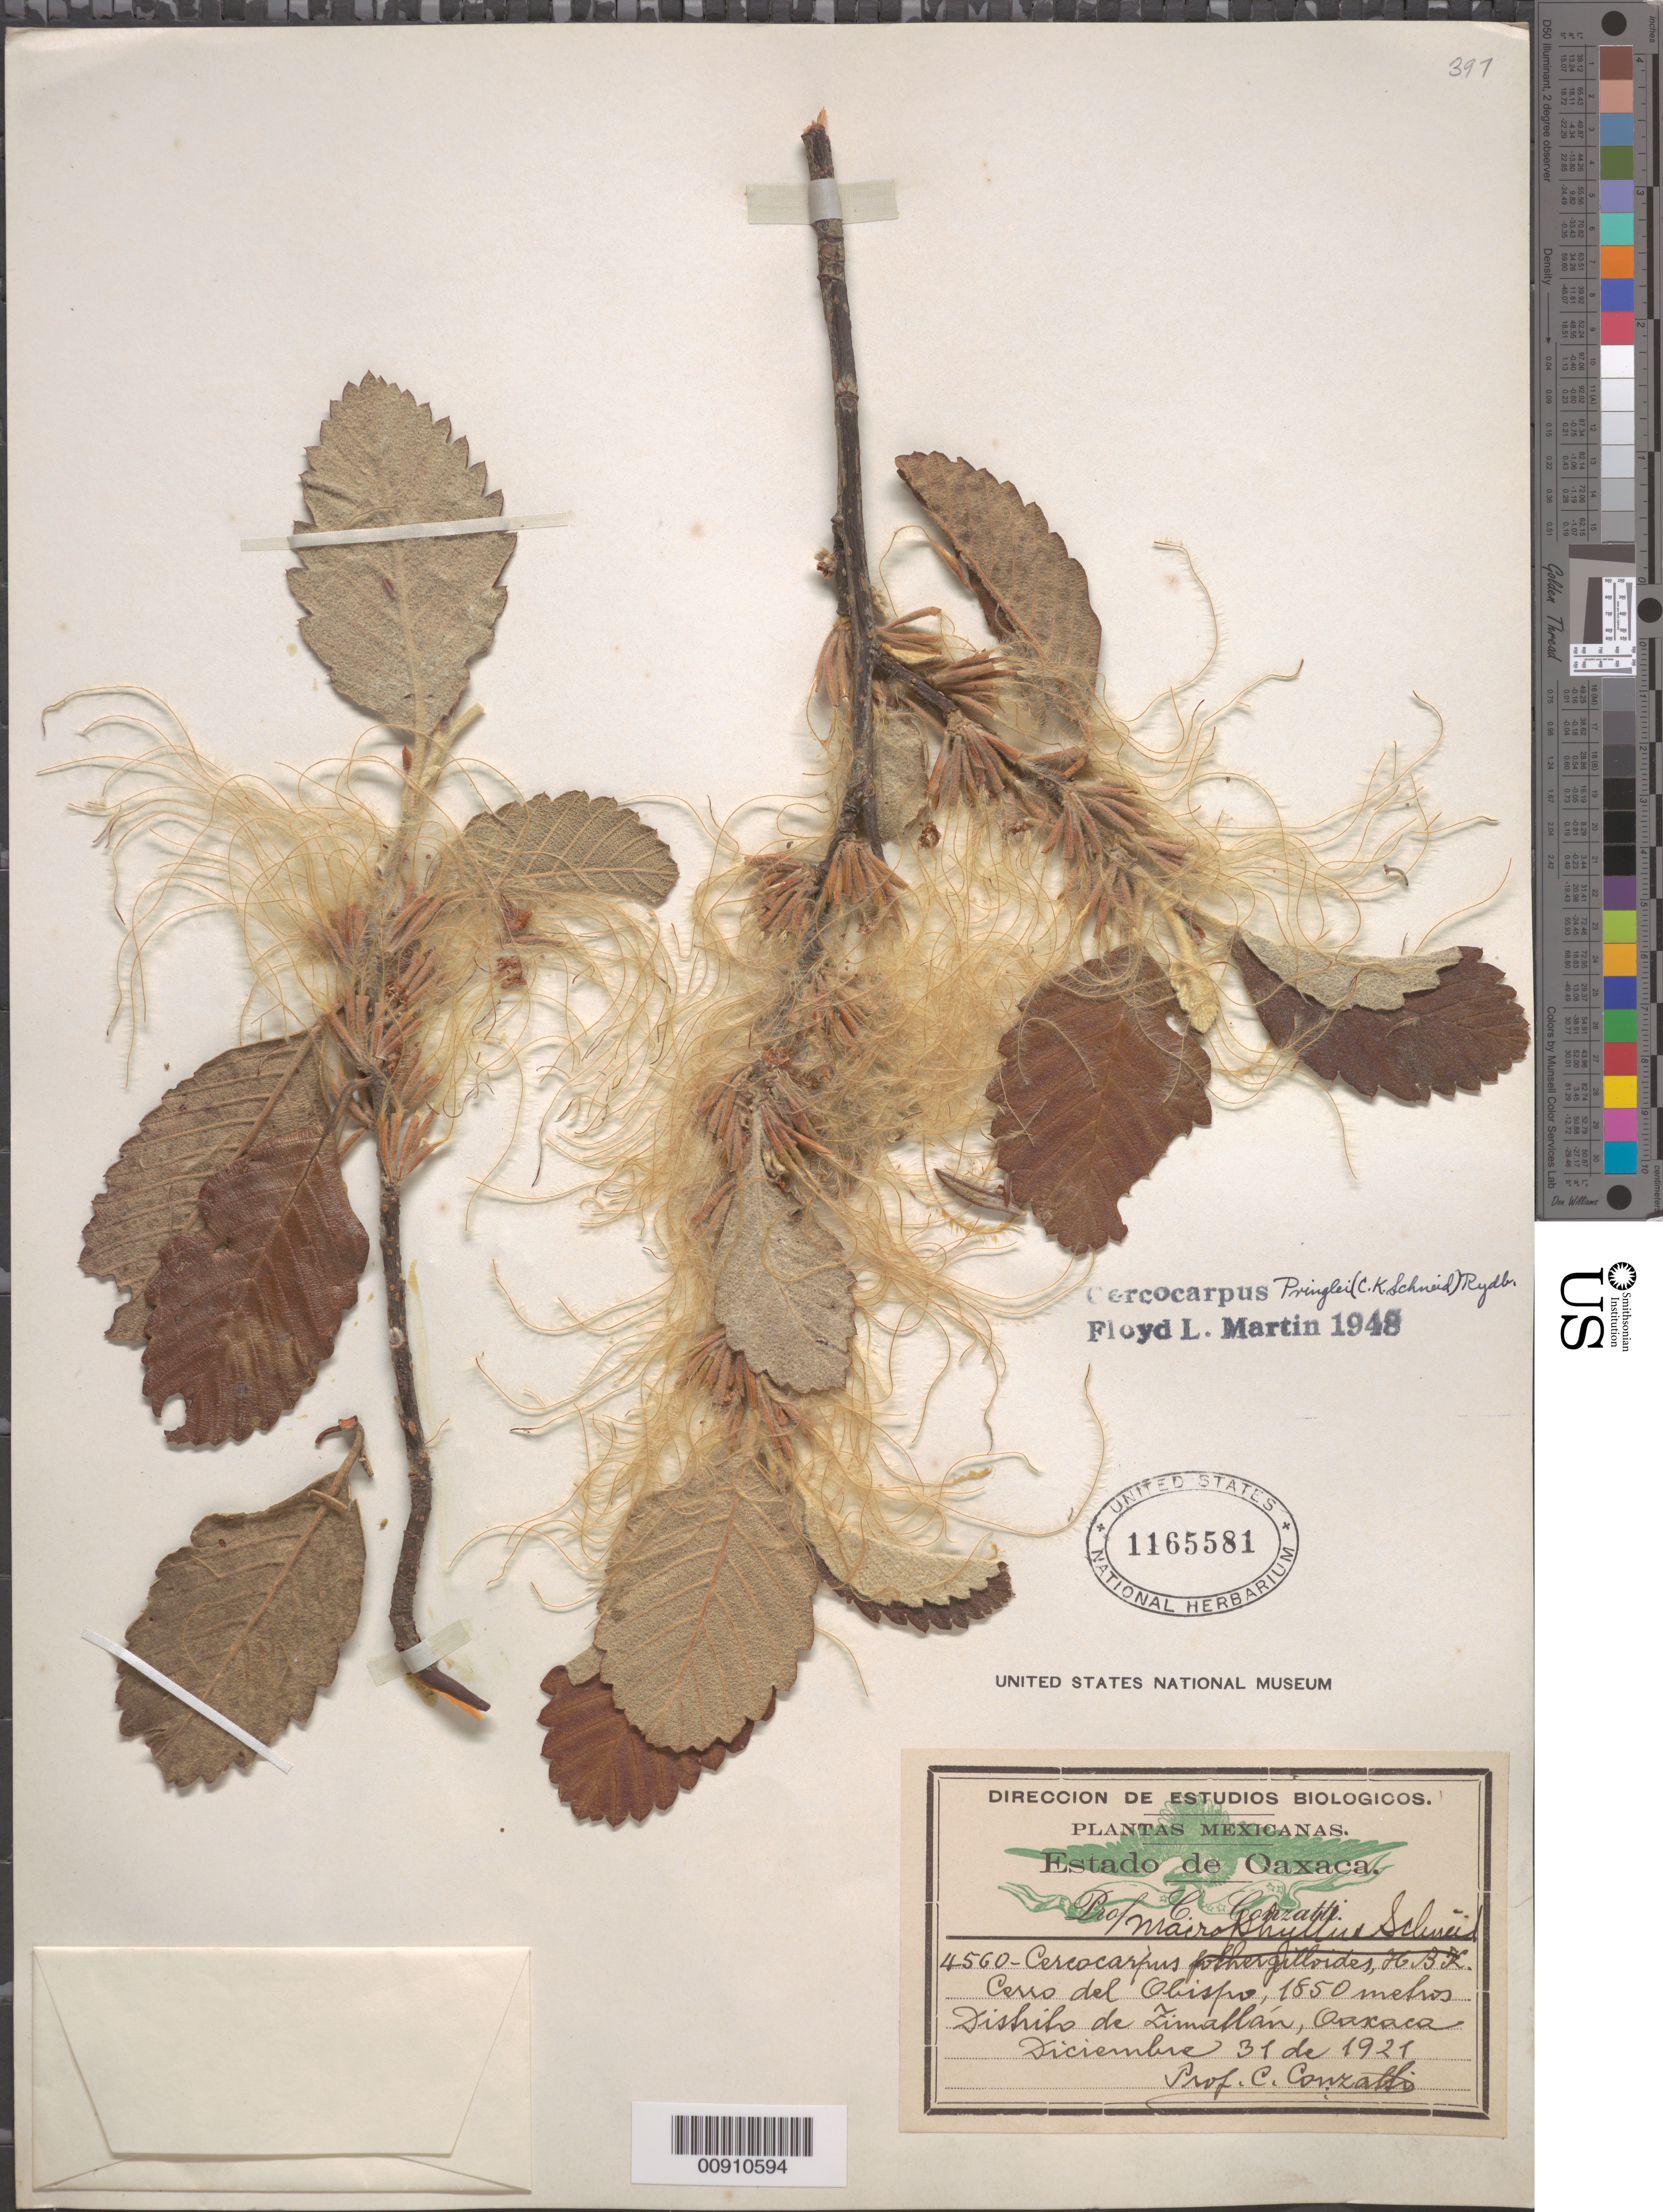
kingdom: Plantae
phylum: Tracheophyta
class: Magnoliopsida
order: Rosales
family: Rosaceae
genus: Cercocarpus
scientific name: Cercocarpus pringlei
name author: (C.K. Schneid.) Rydb.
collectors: C. Conzatti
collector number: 4560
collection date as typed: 31 Dec 1921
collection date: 1921-12-31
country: Mexico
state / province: Oaxaca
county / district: Zimatlan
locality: Cerro del Obispo, Distrito de Zimatlán, Oaxaca.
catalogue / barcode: US 1165581